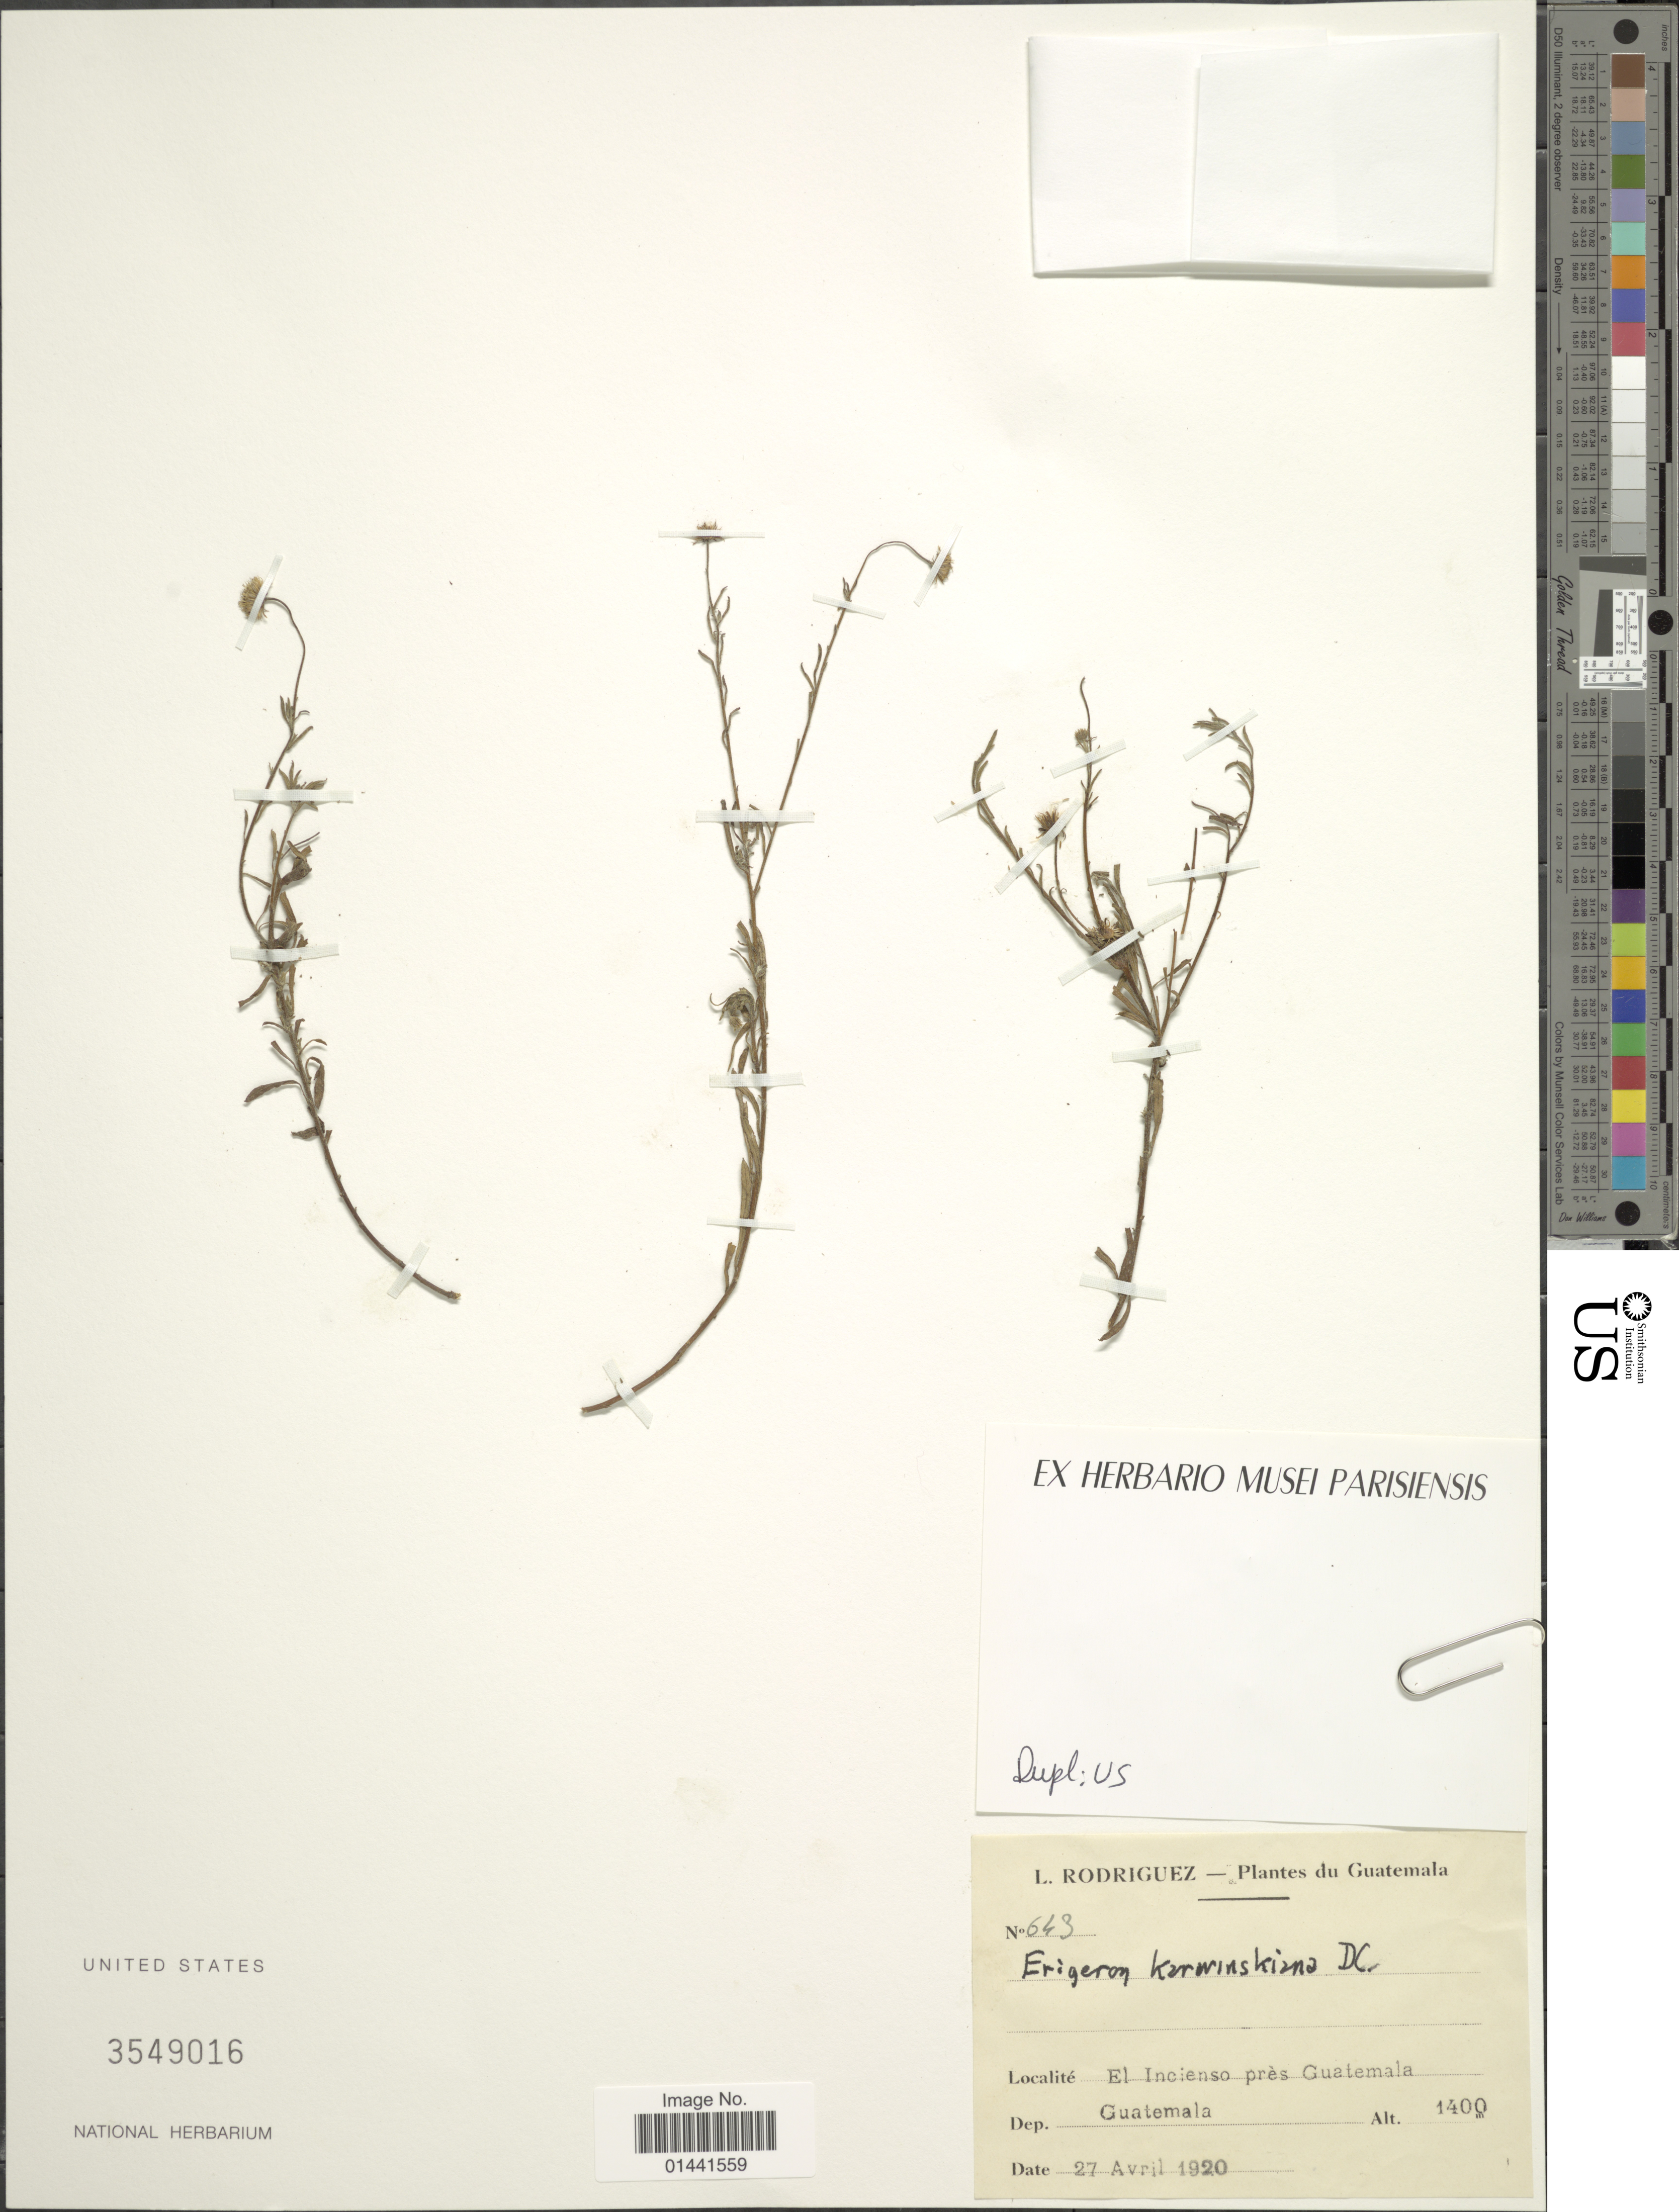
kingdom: Plantae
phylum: Tracheophyta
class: Magnoliopsida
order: Asterales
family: Asteraceae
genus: Erigeron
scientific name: Erigeron karvinskianus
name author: DC.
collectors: L. Rodriguez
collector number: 643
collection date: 1920-04-27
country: Guatemala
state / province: Guatemala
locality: El Incienso prés de Guatemala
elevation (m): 1400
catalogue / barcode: US 3549016